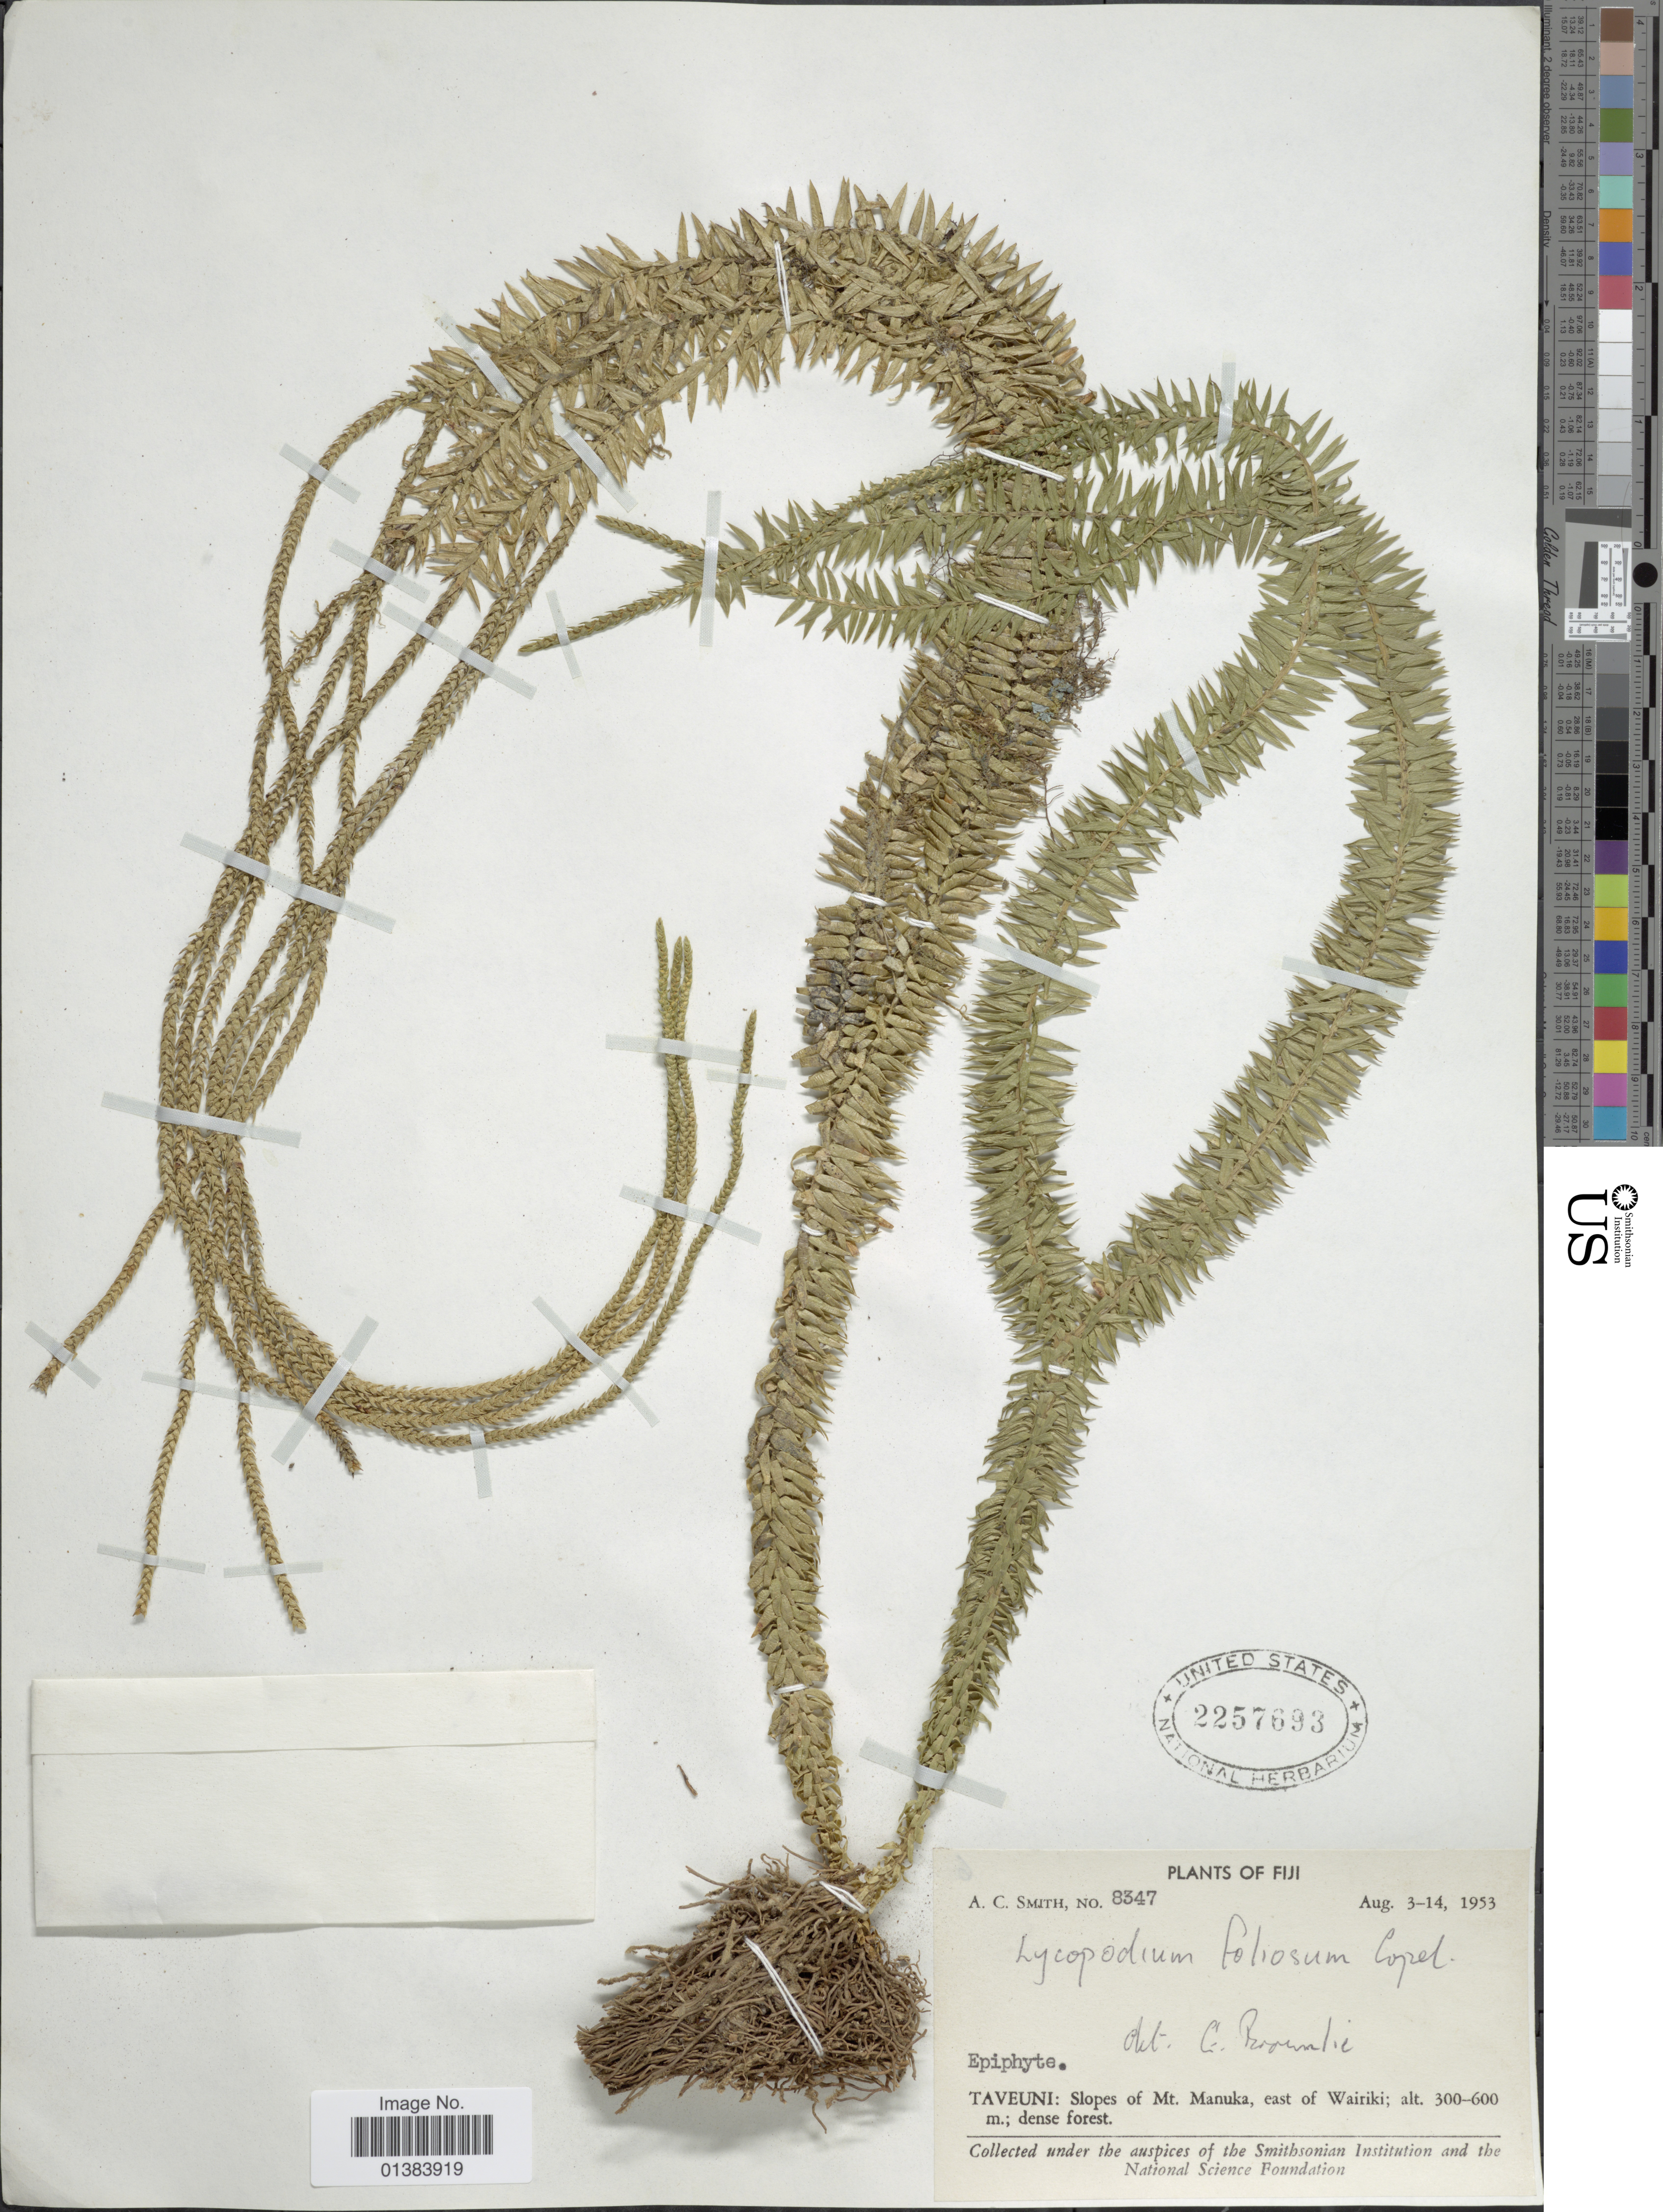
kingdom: Plantae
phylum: Tracheophyta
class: Lycopodiopsida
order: Lycopodiales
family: Lycopodiaceae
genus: Phlegmariurus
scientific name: Phlegmariurus foliosus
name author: (Copel.) A. R. Field & Bostock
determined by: Field, A. R.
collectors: A. C. Smith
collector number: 8347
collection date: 1953-08-03/1953-08-14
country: Fiji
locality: Taveuni: Slopes of Mt. Manuka, east of Wairiki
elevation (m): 300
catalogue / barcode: US 2257693